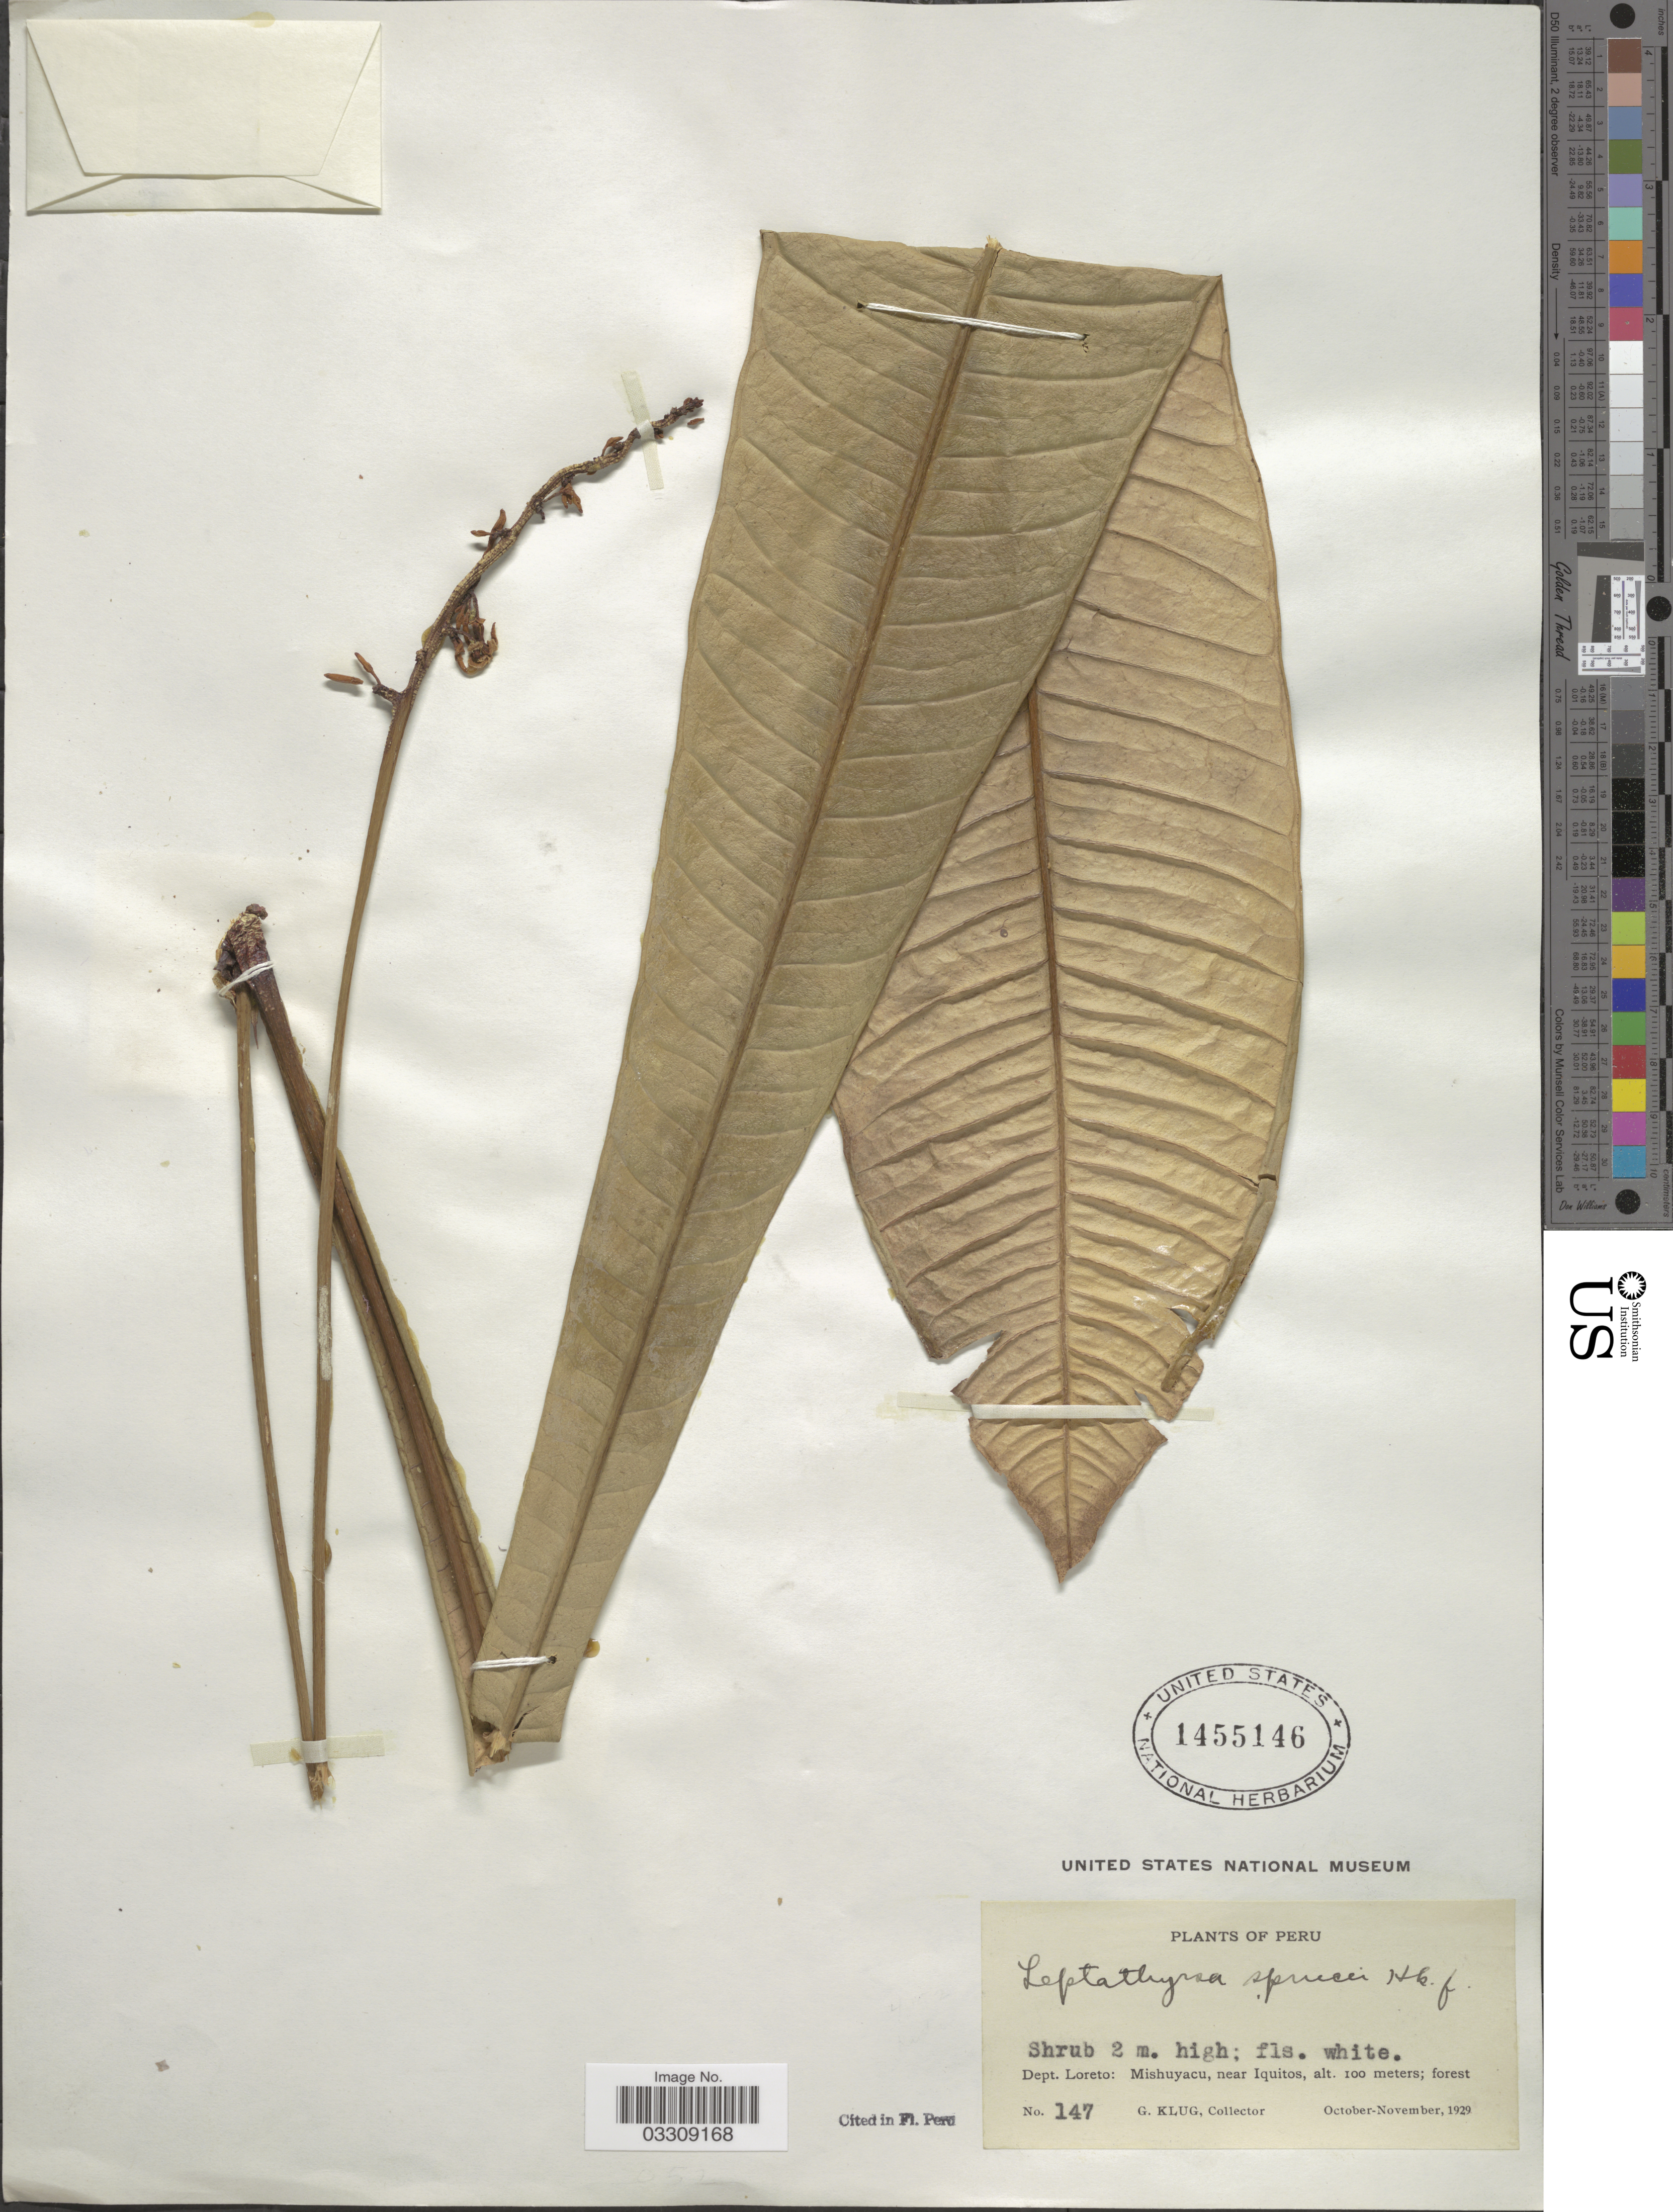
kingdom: Plantae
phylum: Tracheophyta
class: Magnoliopsida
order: Sapindales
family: Rutaceae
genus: Leptothyrsa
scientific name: Leptothyrsa sprucei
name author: Benth. & Hook. f.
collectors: G. Klug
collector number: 147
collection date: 1929-10/1929-11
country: Peru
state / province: Loreto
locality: Dept. Loreto: Mishuyacu, near Iquitos.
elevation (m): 100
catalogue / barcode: US 1455146